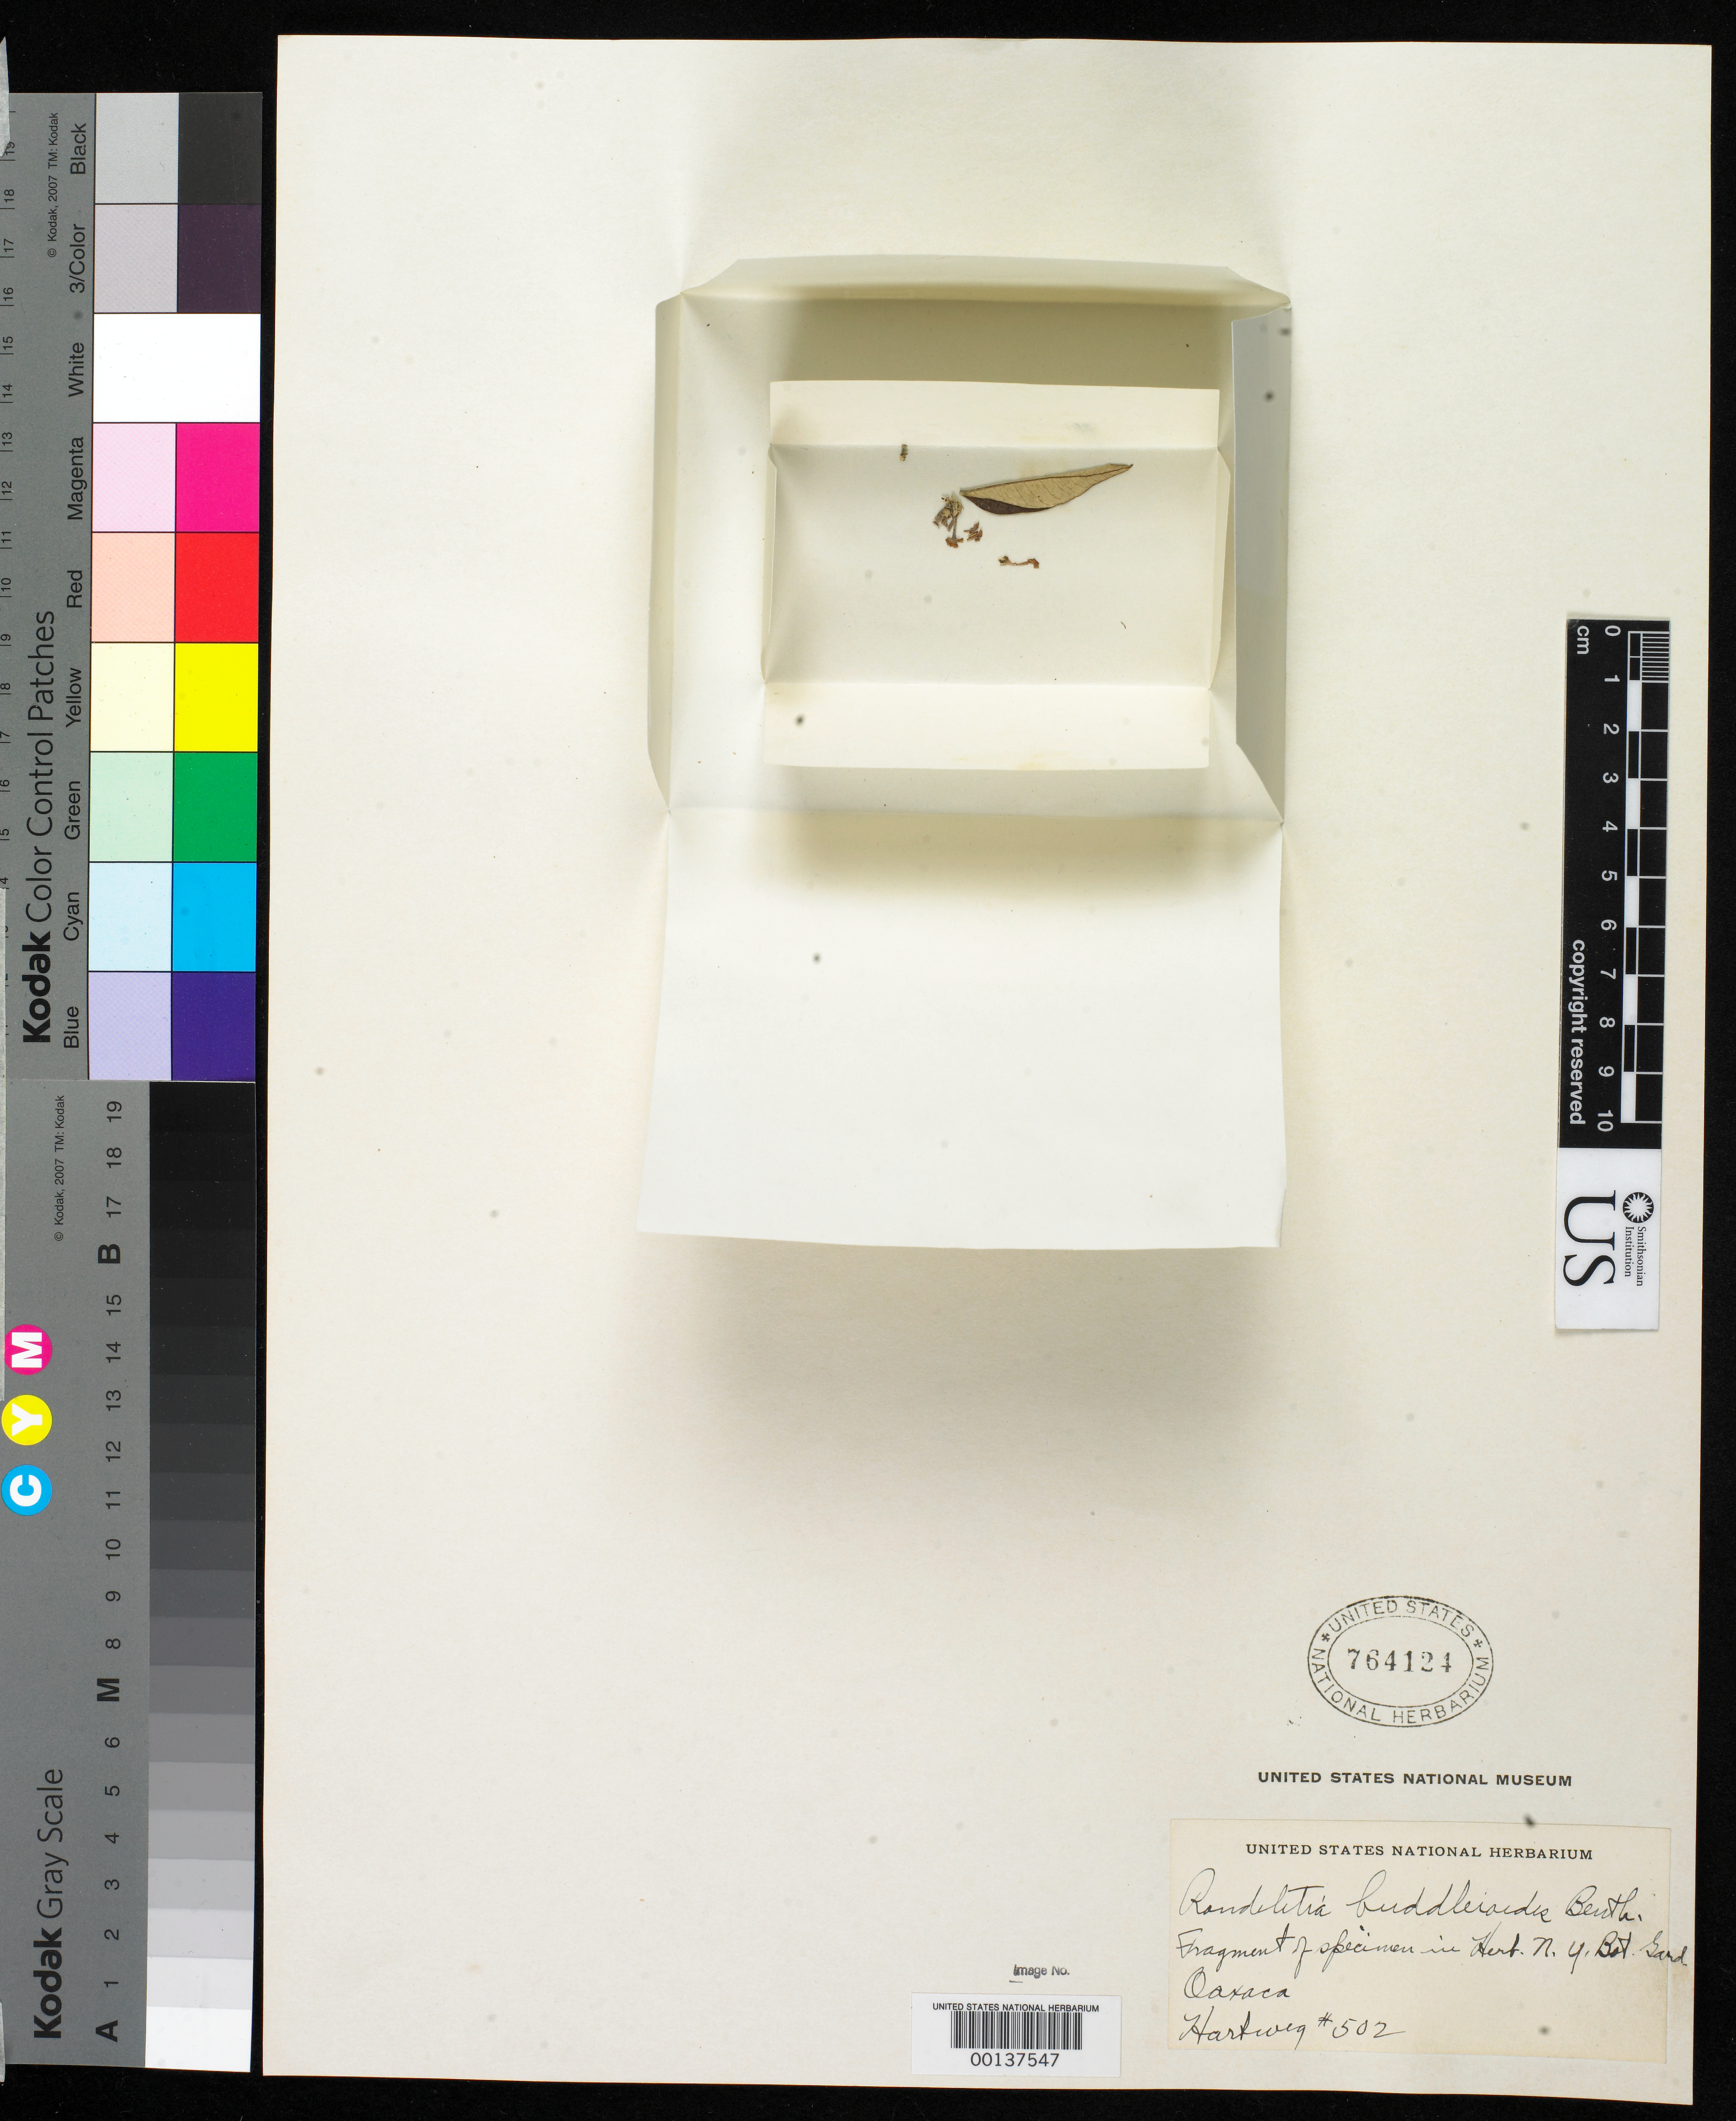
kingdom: Plantae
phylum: Tracheophyta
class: Magnoliopsida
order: Gentianales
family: Rubiaceae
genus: Rondeletia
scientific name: Rondeletia buddleioides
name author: Benth.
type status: Type Fragment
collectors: K. Hartweg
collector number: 502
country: Mexico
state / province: Oaxaca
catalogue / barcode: US 764124